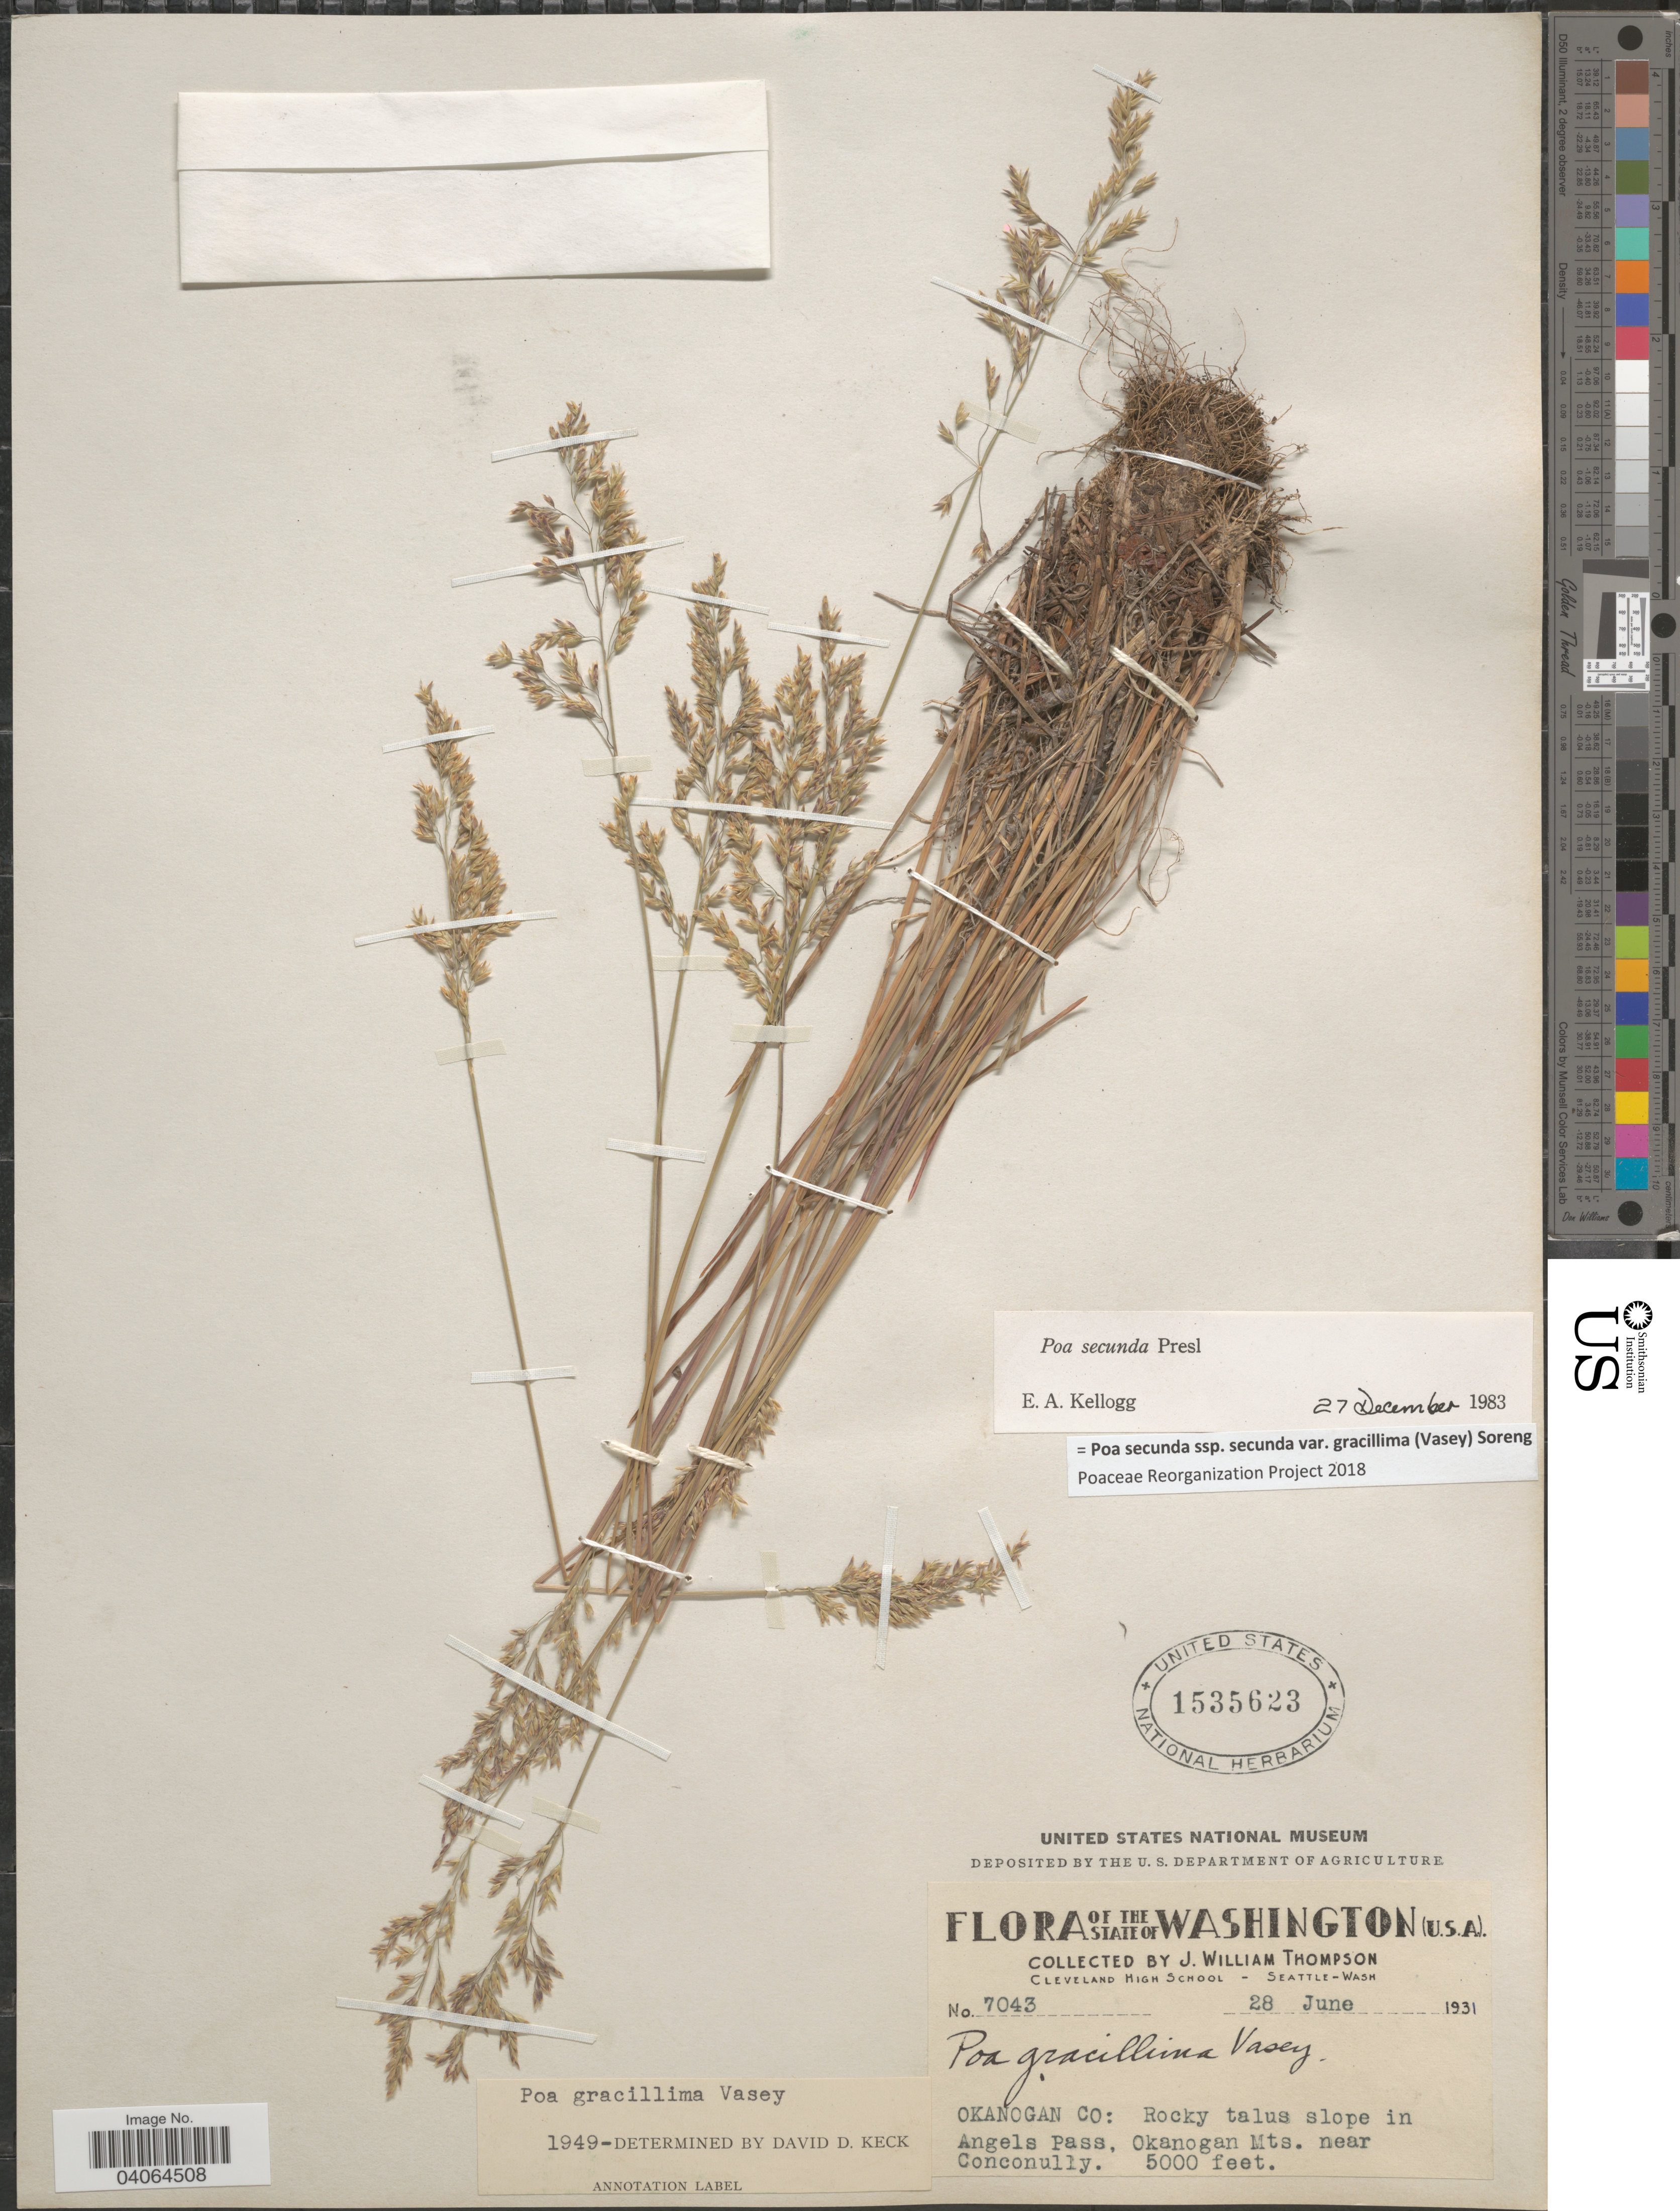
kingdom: Plantae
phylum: Tracheophyta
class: Liliopsida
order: Poales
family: Poaceae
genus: Poa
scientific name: Poa secunda subsp. secunda var. gracillima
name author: (Vasey) Soreng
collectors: J. W. Thompson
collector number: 7043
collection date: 1931-06-28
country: United States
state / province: Washington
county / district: Okanogan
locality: Okanogan Co: Rocky talus slope in Angels Pass, Okanogan Mts. near Conconully.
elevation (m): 1524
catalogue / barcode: US 1535623